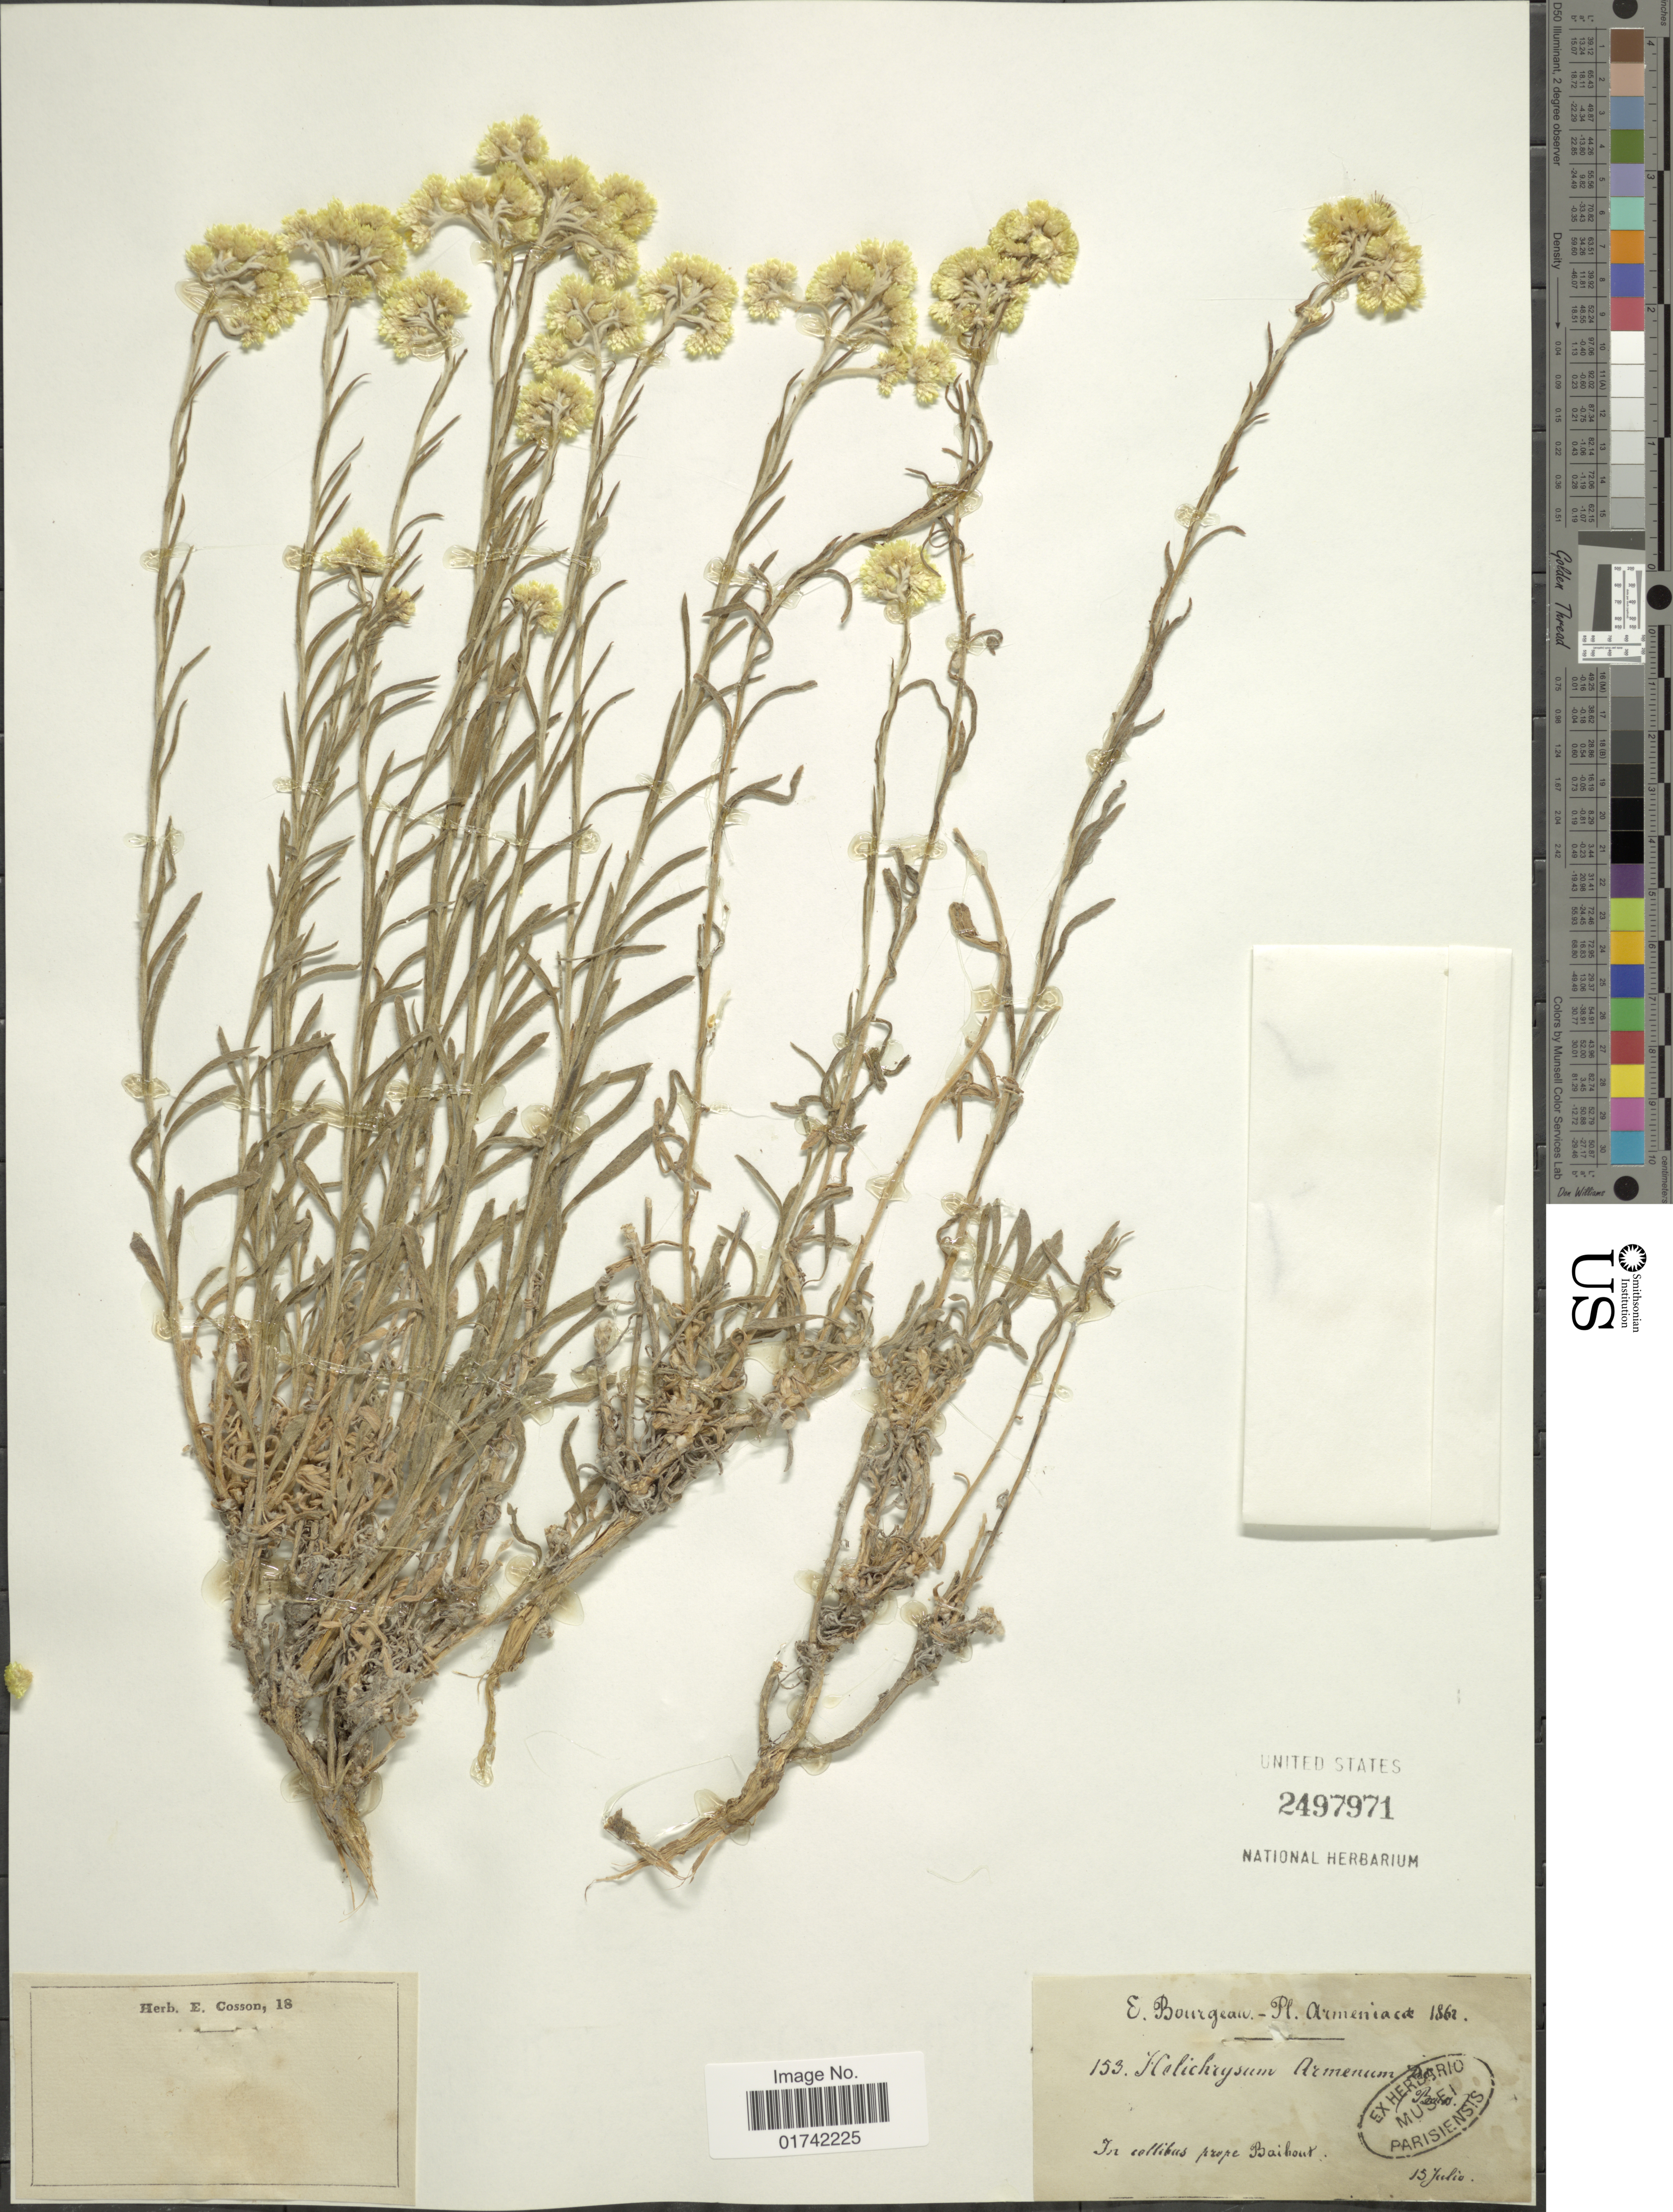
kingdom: Plantae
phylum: Tracheophyta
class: Magnoliopsida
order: Asterales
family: Asteraceae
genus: Helichrysum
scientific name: Helichrysum armenium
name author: DC.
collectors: E. Bourgeau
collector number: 153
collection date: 1862-07-15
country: Turkey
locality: Armeniacae, in collibus prope Baibout.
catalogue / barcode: US 2497971